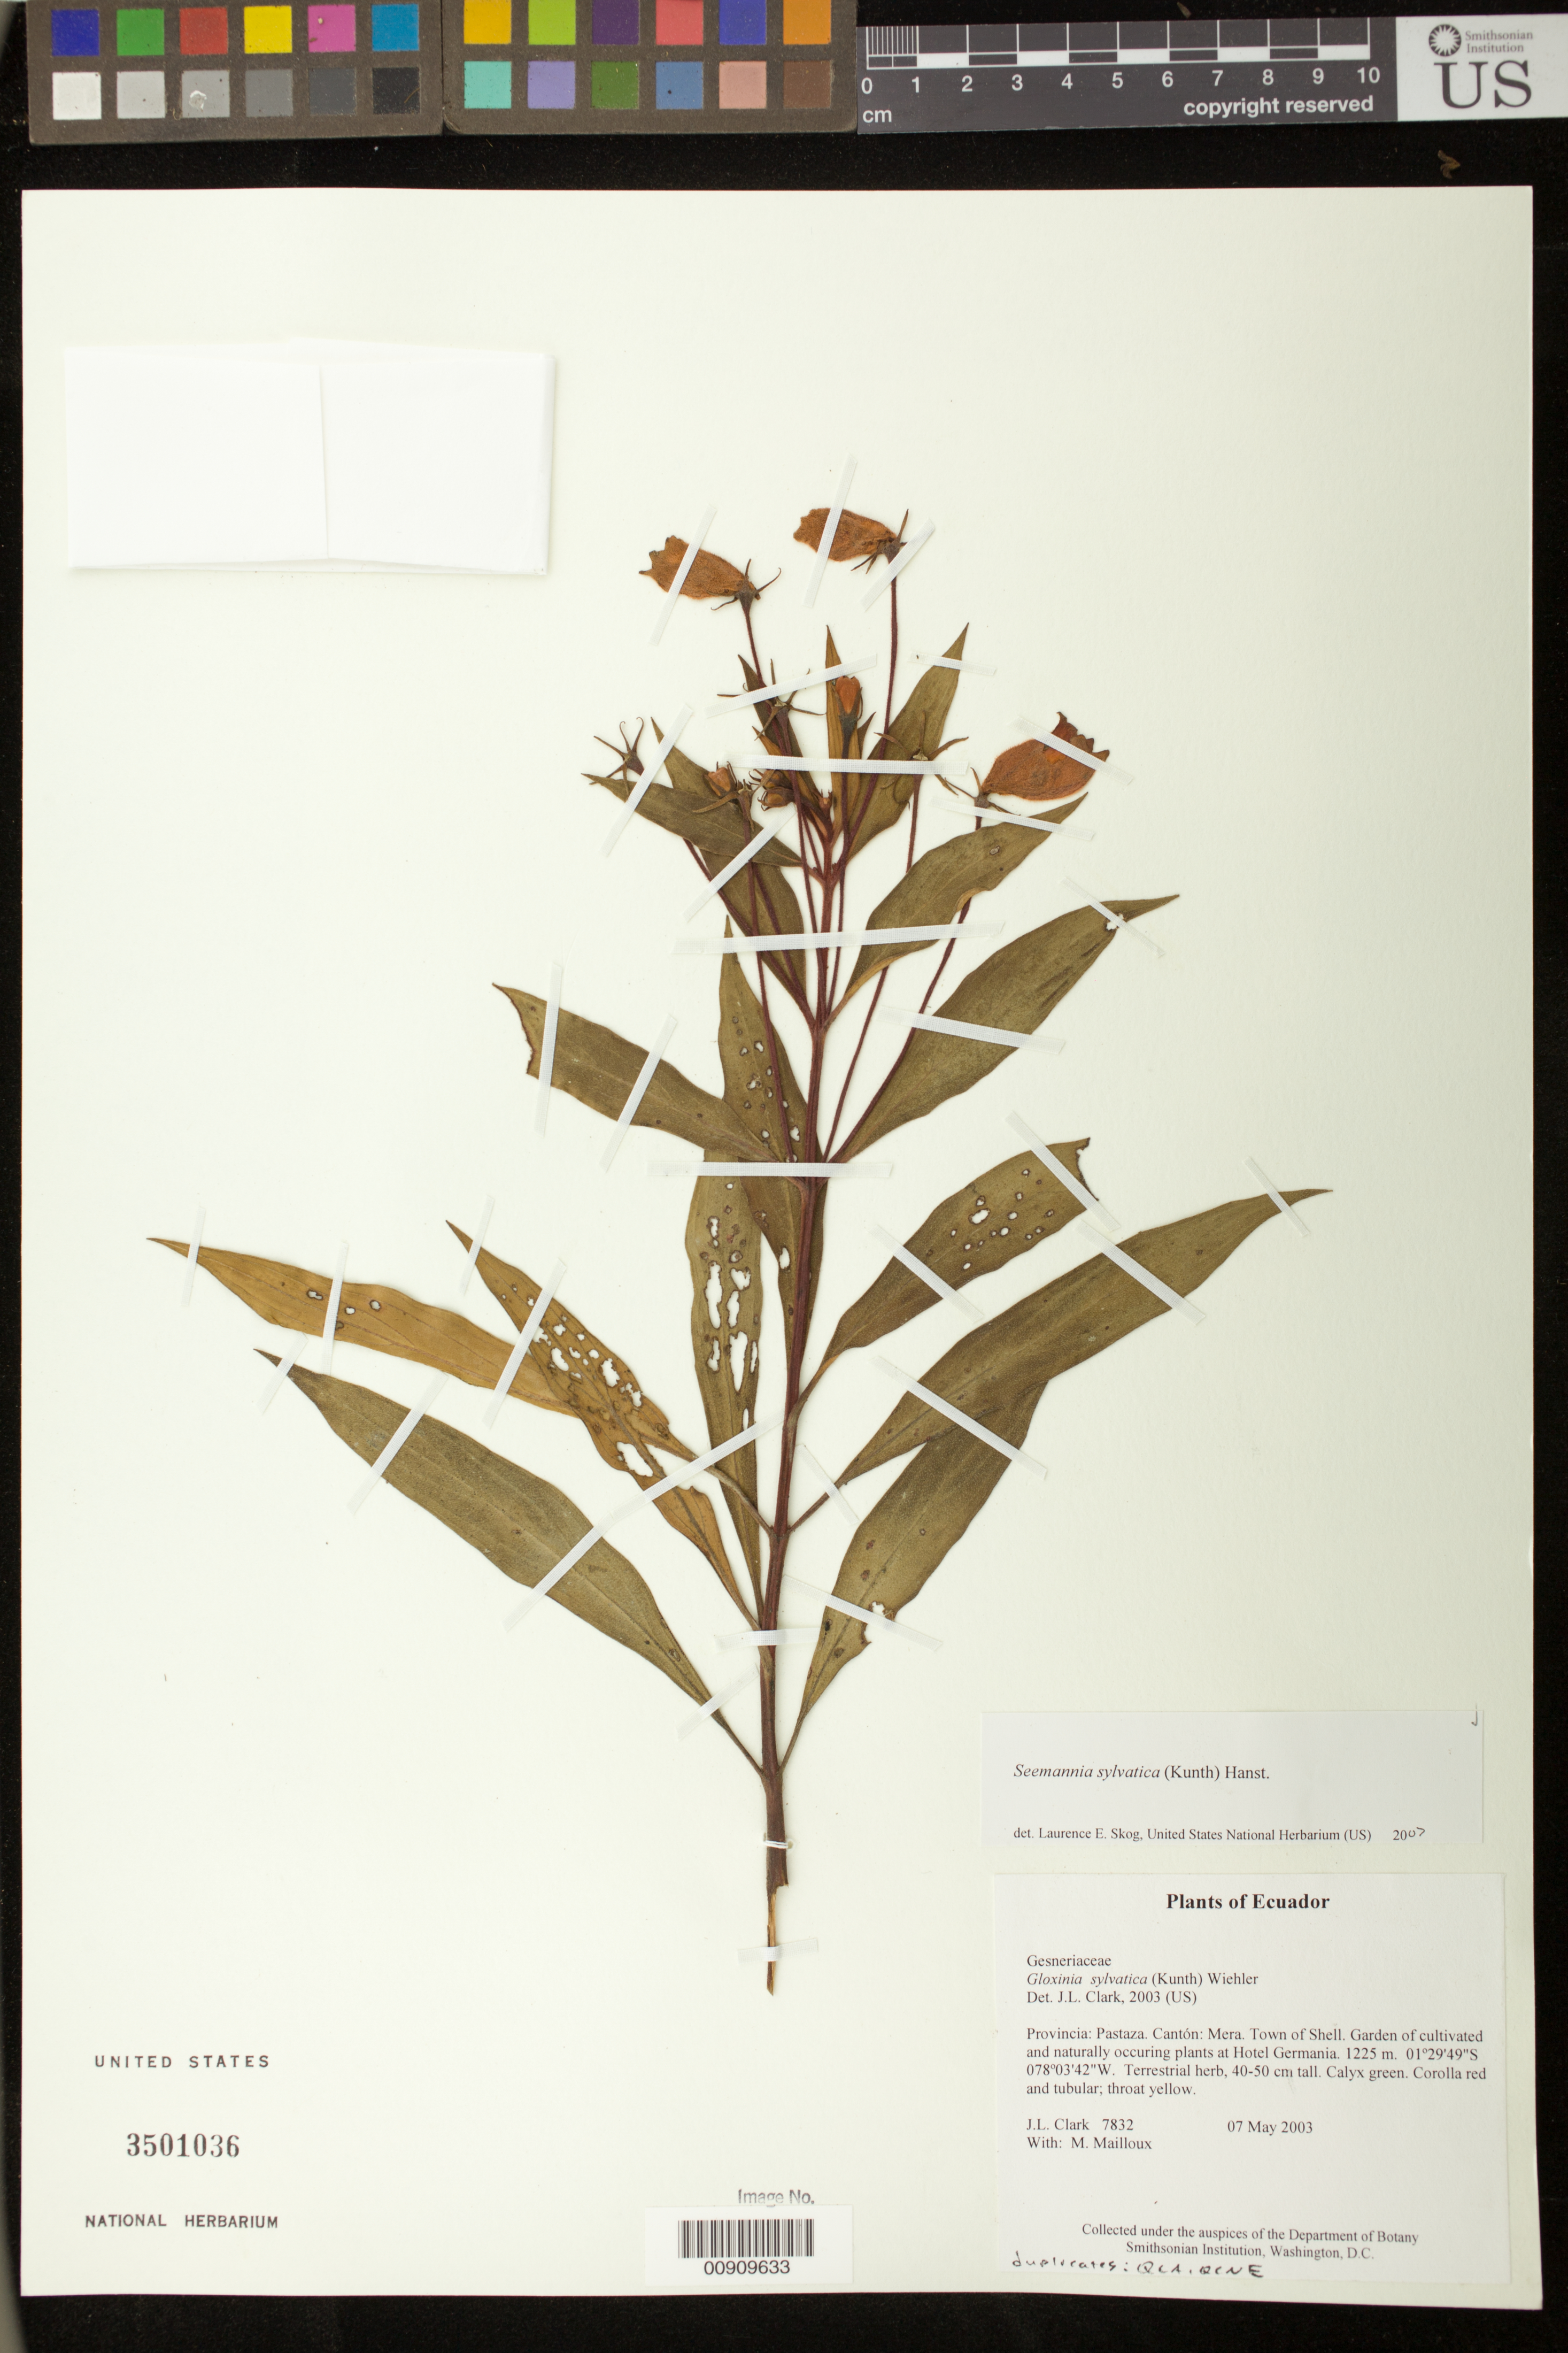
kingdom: Plantae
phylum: Tracheophyta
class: Magnoliopsida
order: Lamiales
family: Gesneriaceae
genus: Seemannia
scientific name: Seemannia sylvatica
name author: (Kunth) Hanst.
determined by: Skog, Laurence E.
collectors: J. L. Clark & M. Mailloux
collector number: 7832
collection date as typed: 07 May 2003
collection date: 2003-05-07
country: Ecuador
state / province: Pastaza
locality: Mera. Town of Shell. Garden of cultivated and naturally occuring plants at Hotel Germania.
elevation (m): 1225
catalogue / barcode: US 3501036